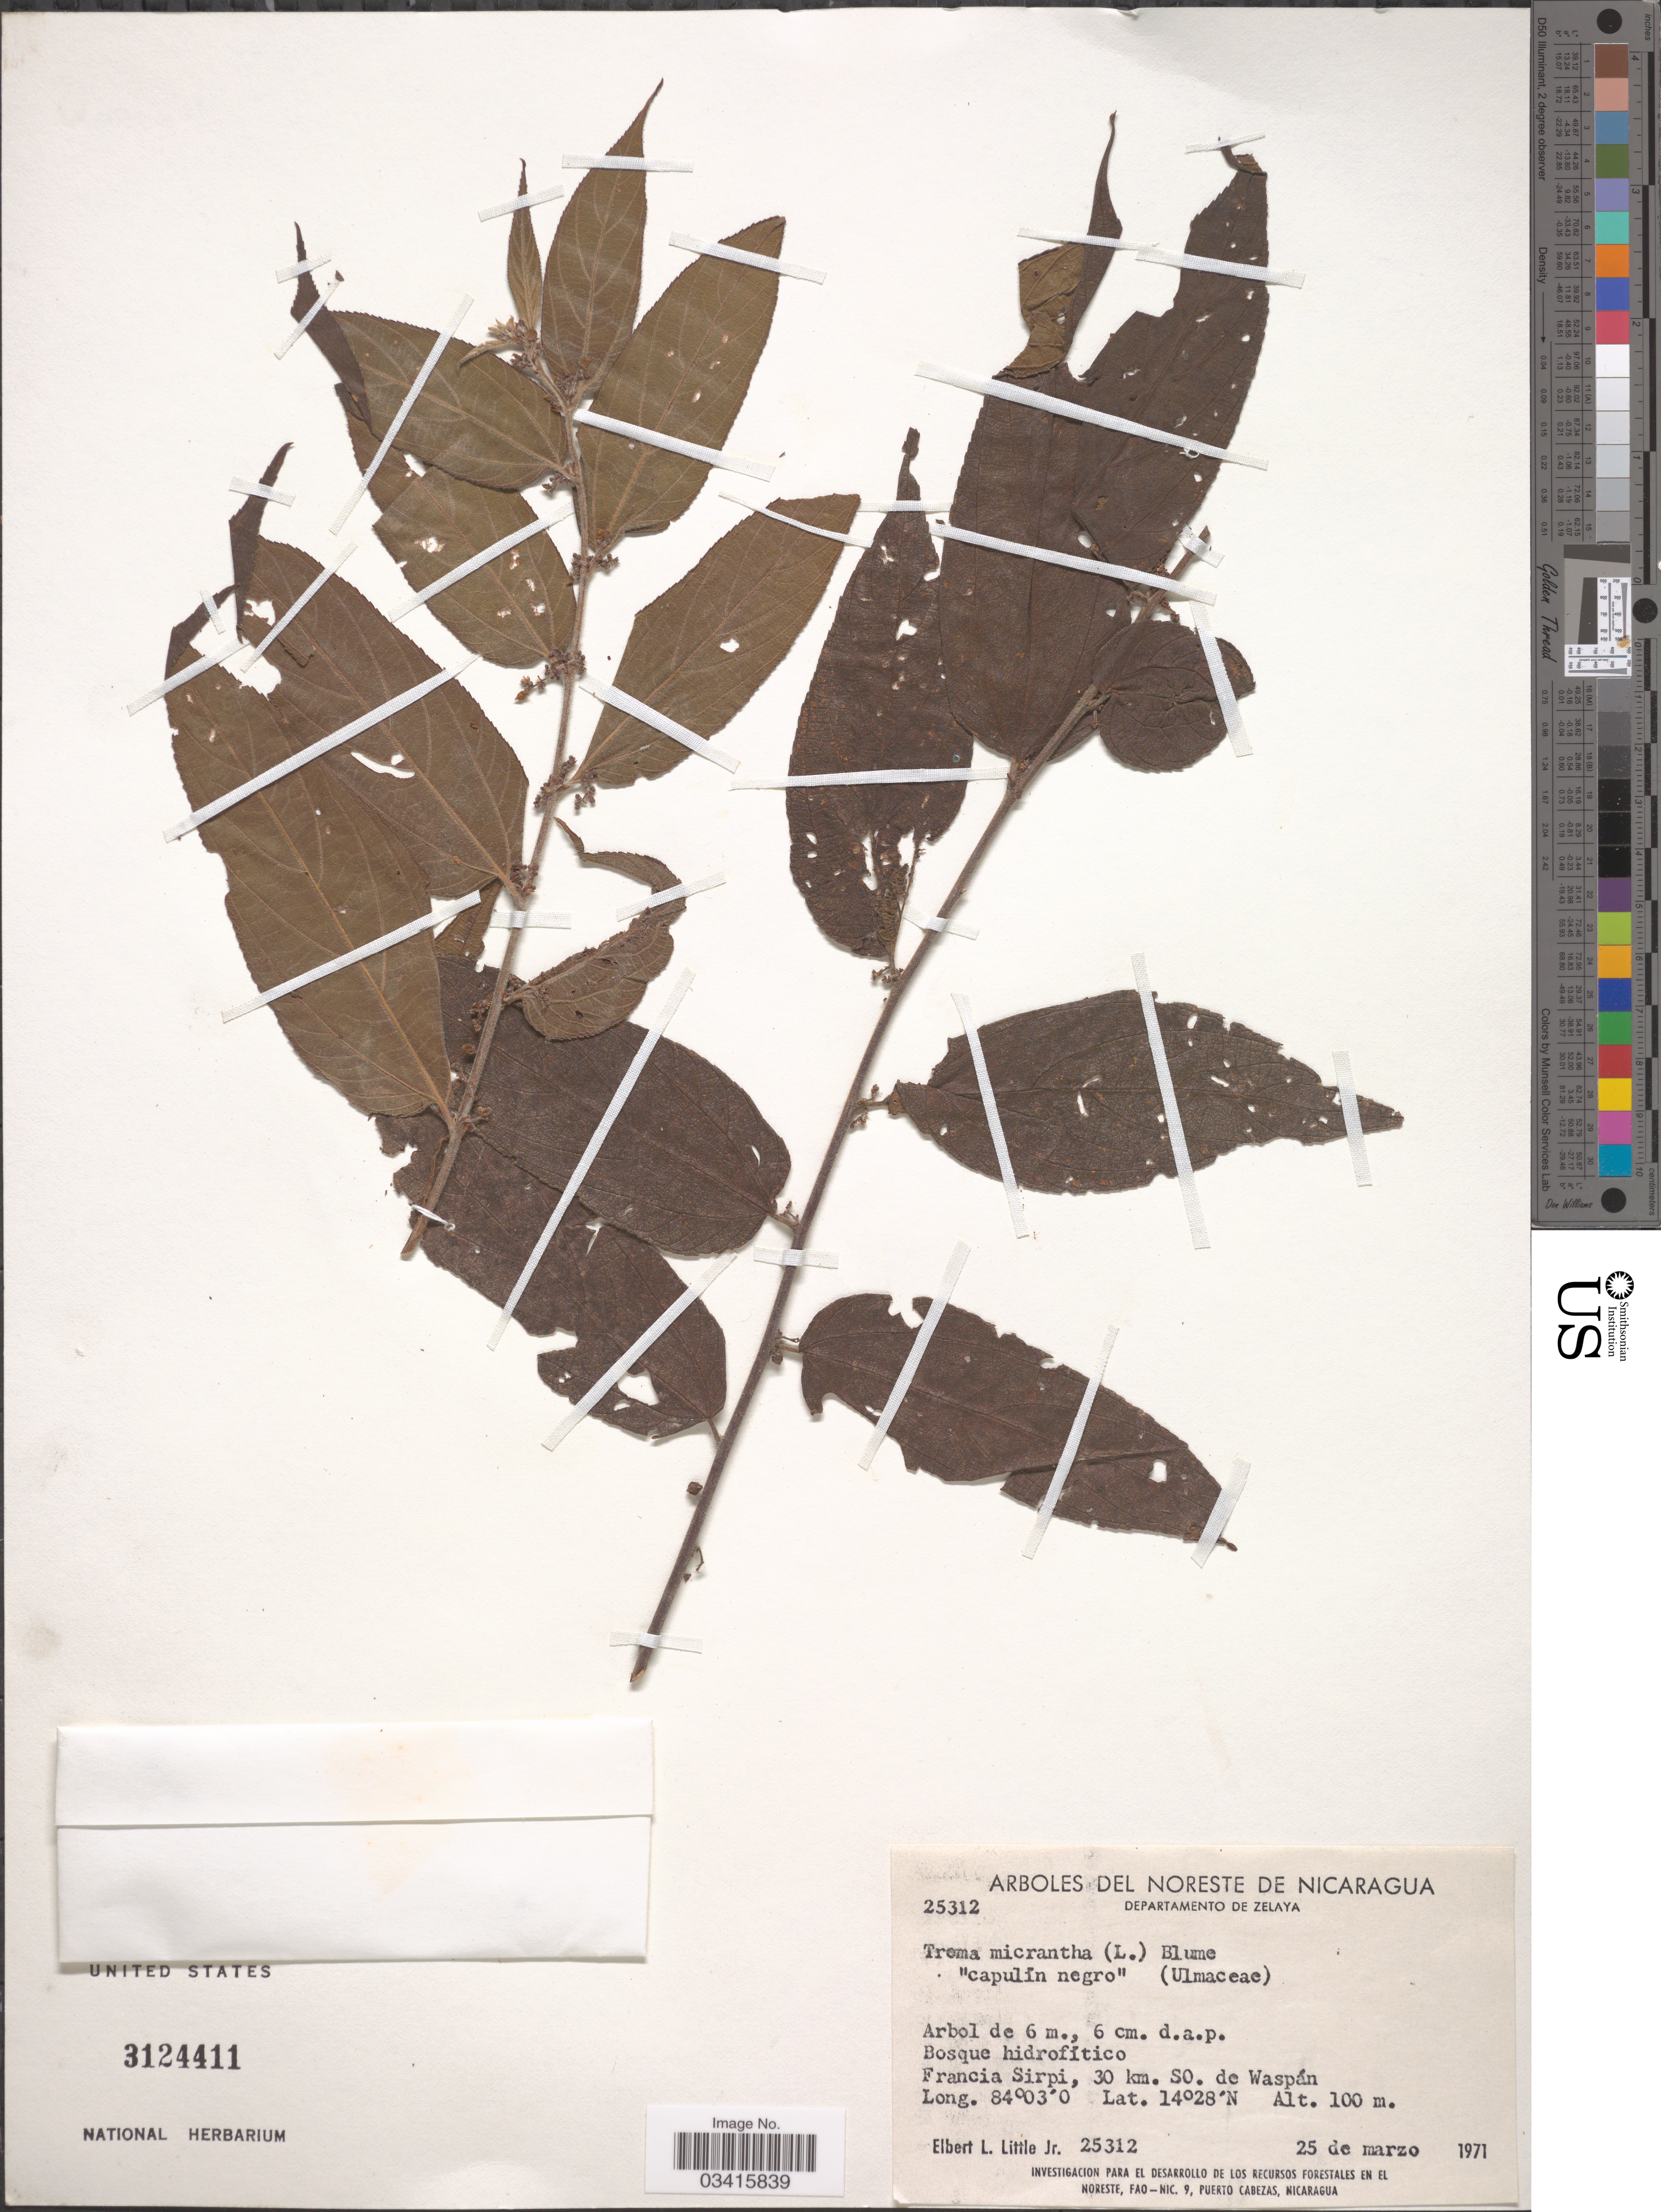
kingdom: Plantae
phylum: Tracheophyta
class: Magnoliopsida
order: Rosales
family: Cannabaceae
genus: Trema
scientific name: Trema micranthum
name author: (L.) Blume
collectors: E. L. Little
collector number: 25312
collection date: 1971-03-25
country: Nicaragua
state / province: Atlántico Norte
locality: Noreste de Nicaragua. Departamento de Zelaya. Francia Sirpi, 30 km. SO. de Waspán.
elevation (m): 100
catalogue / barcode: US 3124411